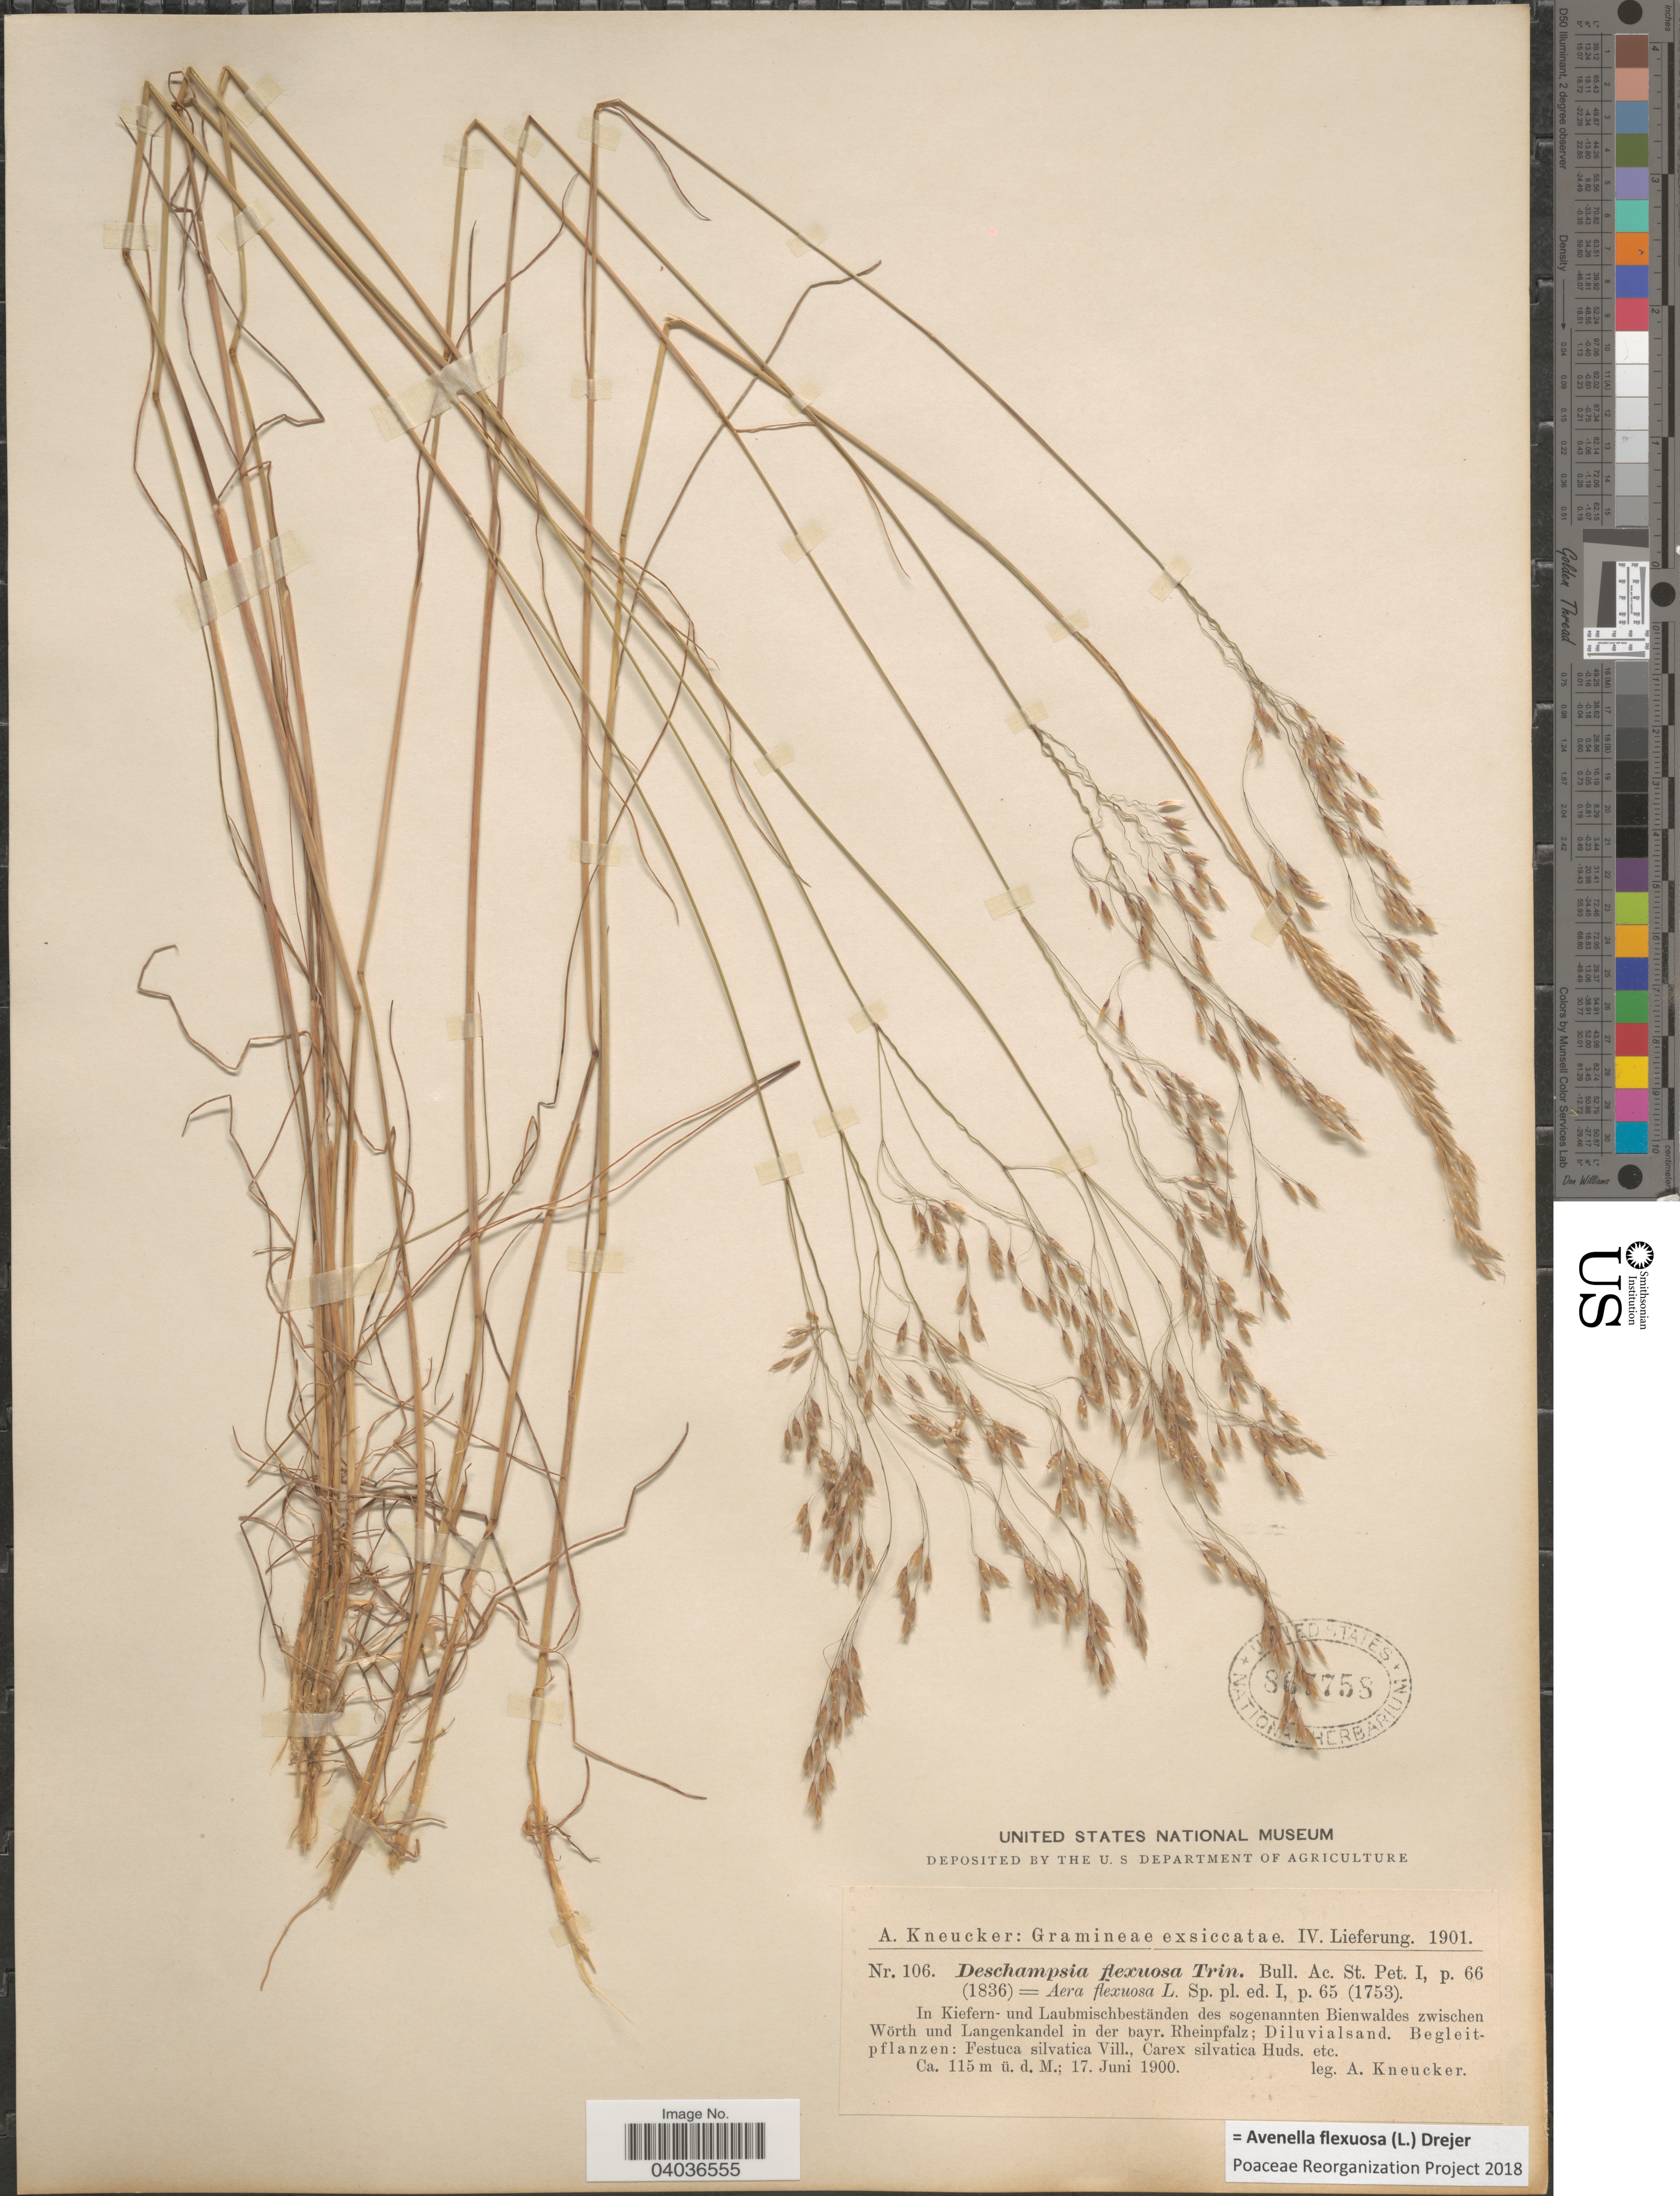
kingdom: Plantae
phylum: Tracheophyta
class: Liliopsida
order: Poales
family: Poaceae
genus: Avenella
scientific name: Avenella flexuosa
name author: (L.) Drejer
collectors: A. Kneucker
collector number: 106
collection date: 1900-06-17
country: Germany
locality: In Kiefern- und Laubmischbeständen des sogenannten Bienwaldes zwischen Wörth und Langenkandel in der bayr. Rheinpflanz; Diluvialsand.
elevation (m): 115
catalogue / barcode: US 867758